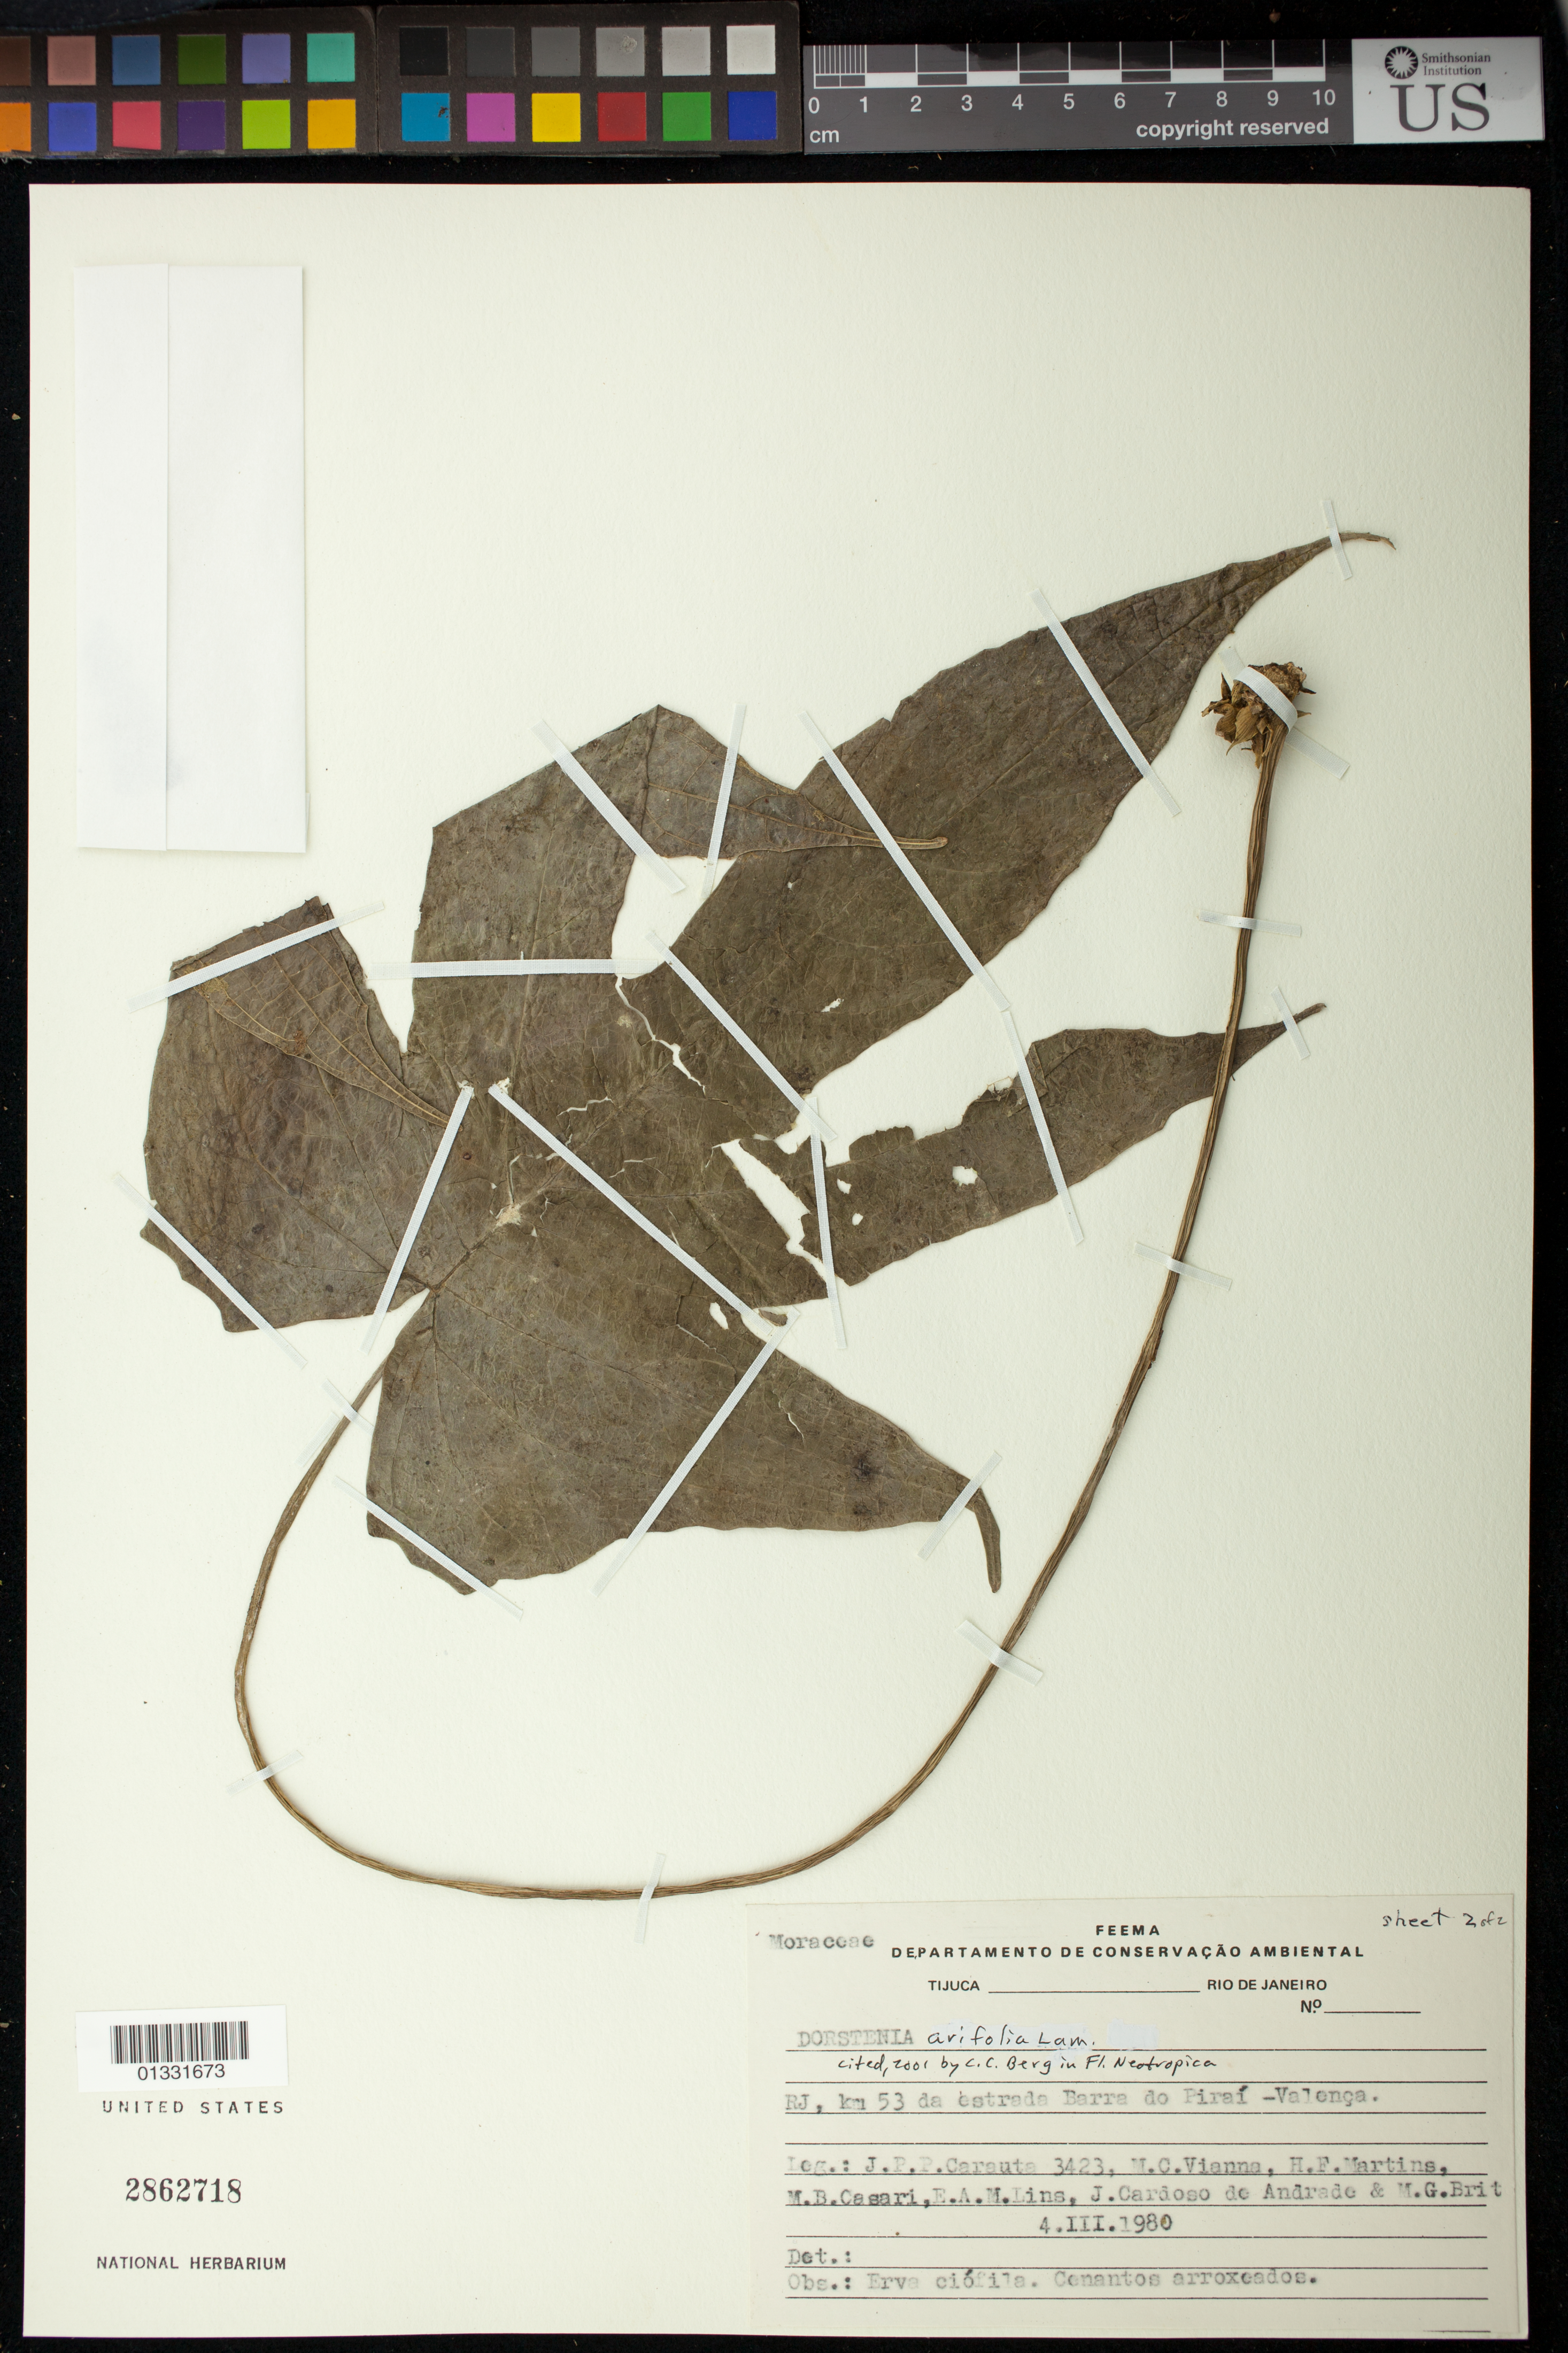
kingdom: Plantae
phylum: Tracheophyta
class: Magnoliopsida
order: Rosales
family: Moraceae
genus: Dorstenia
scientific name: Dorstenia arifolia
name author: Lam.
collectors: J. P. P. Carauta et al.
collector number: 3423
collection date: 1980-03-04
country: Brazil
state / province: Rio de Janeiro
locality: Km 53 da estrada Barra do Piraí-Valença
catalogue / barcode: US 2862718